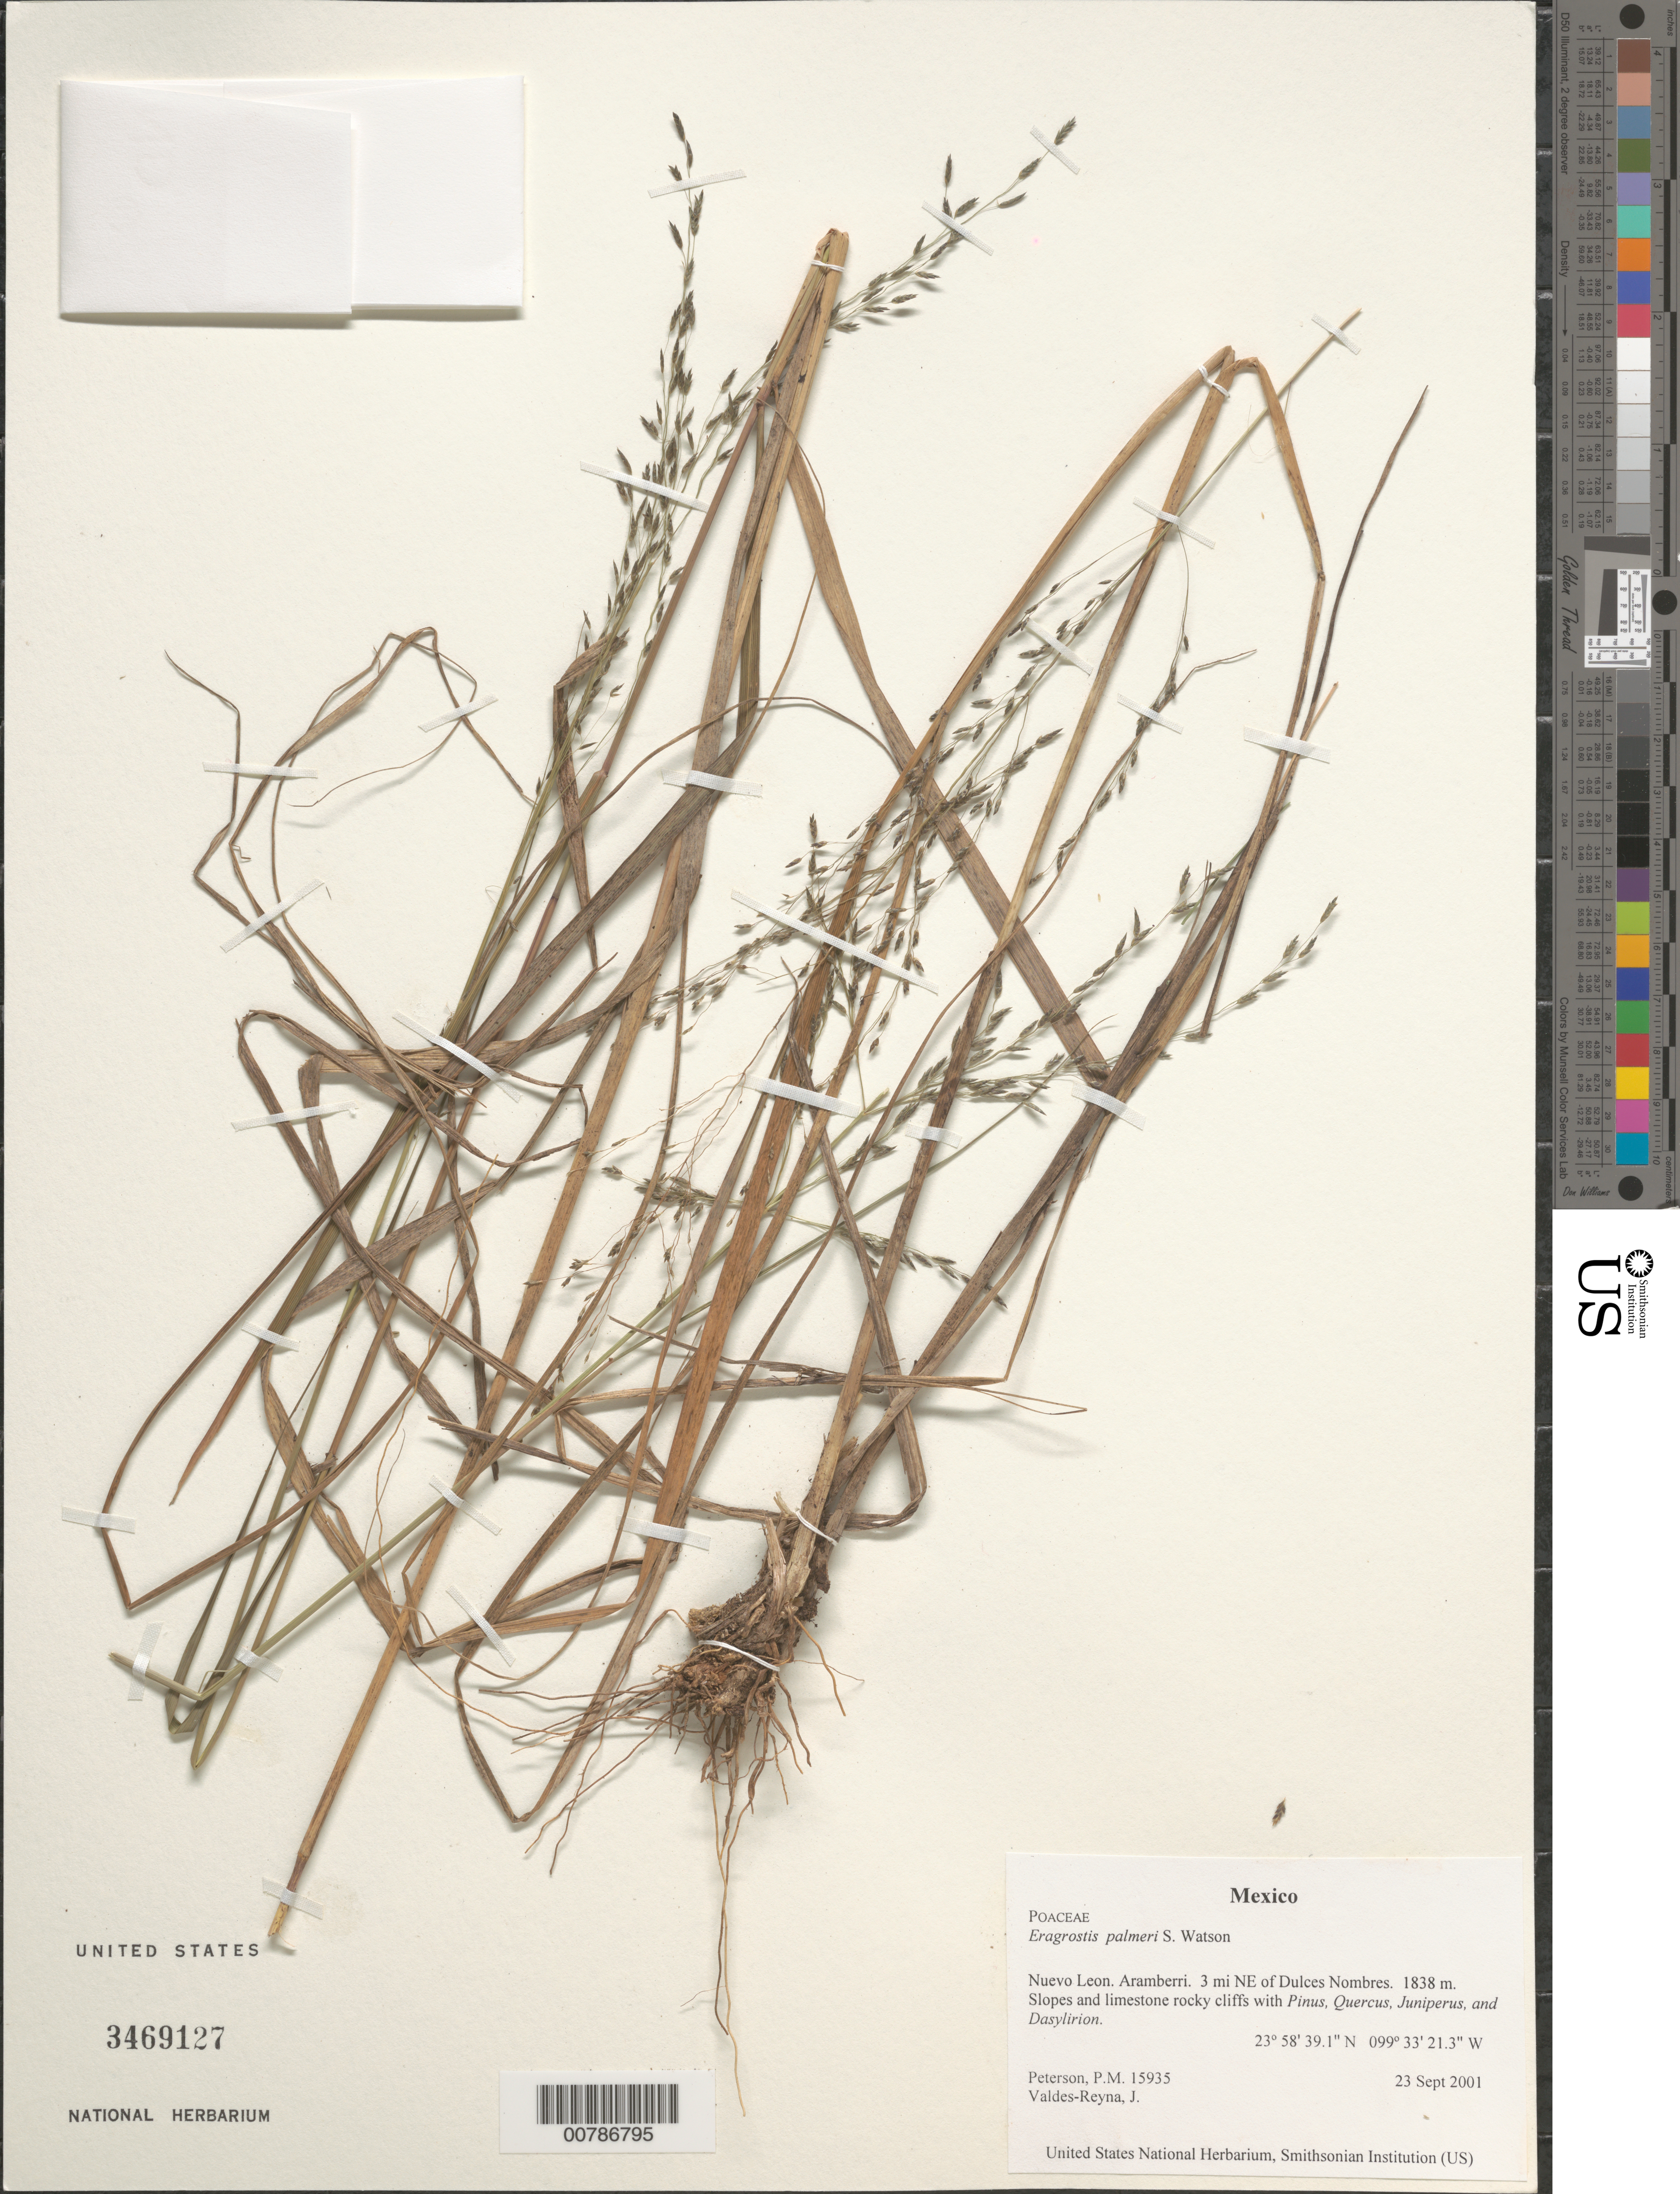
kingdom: Plantae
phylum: Tracheophyta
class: Liliopsida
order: Poales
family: Poaceae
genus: Eragrostis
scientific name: Eragrostis palmeri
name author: S. Watson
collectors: P. M. Peterson & J. Valdés-Reyna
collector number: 15935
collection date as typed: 23 Sep 2001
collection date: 2001-09-23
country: Mexico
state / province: Nuevo León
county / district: Aramberri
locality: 3 mi NE of Dulces Nombres.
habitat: Slopes and limestone rocky cliffs with ~Pinus, Quercus, Juniperus, and Dasylirion~.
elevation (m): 1838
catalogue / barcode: US 3469127